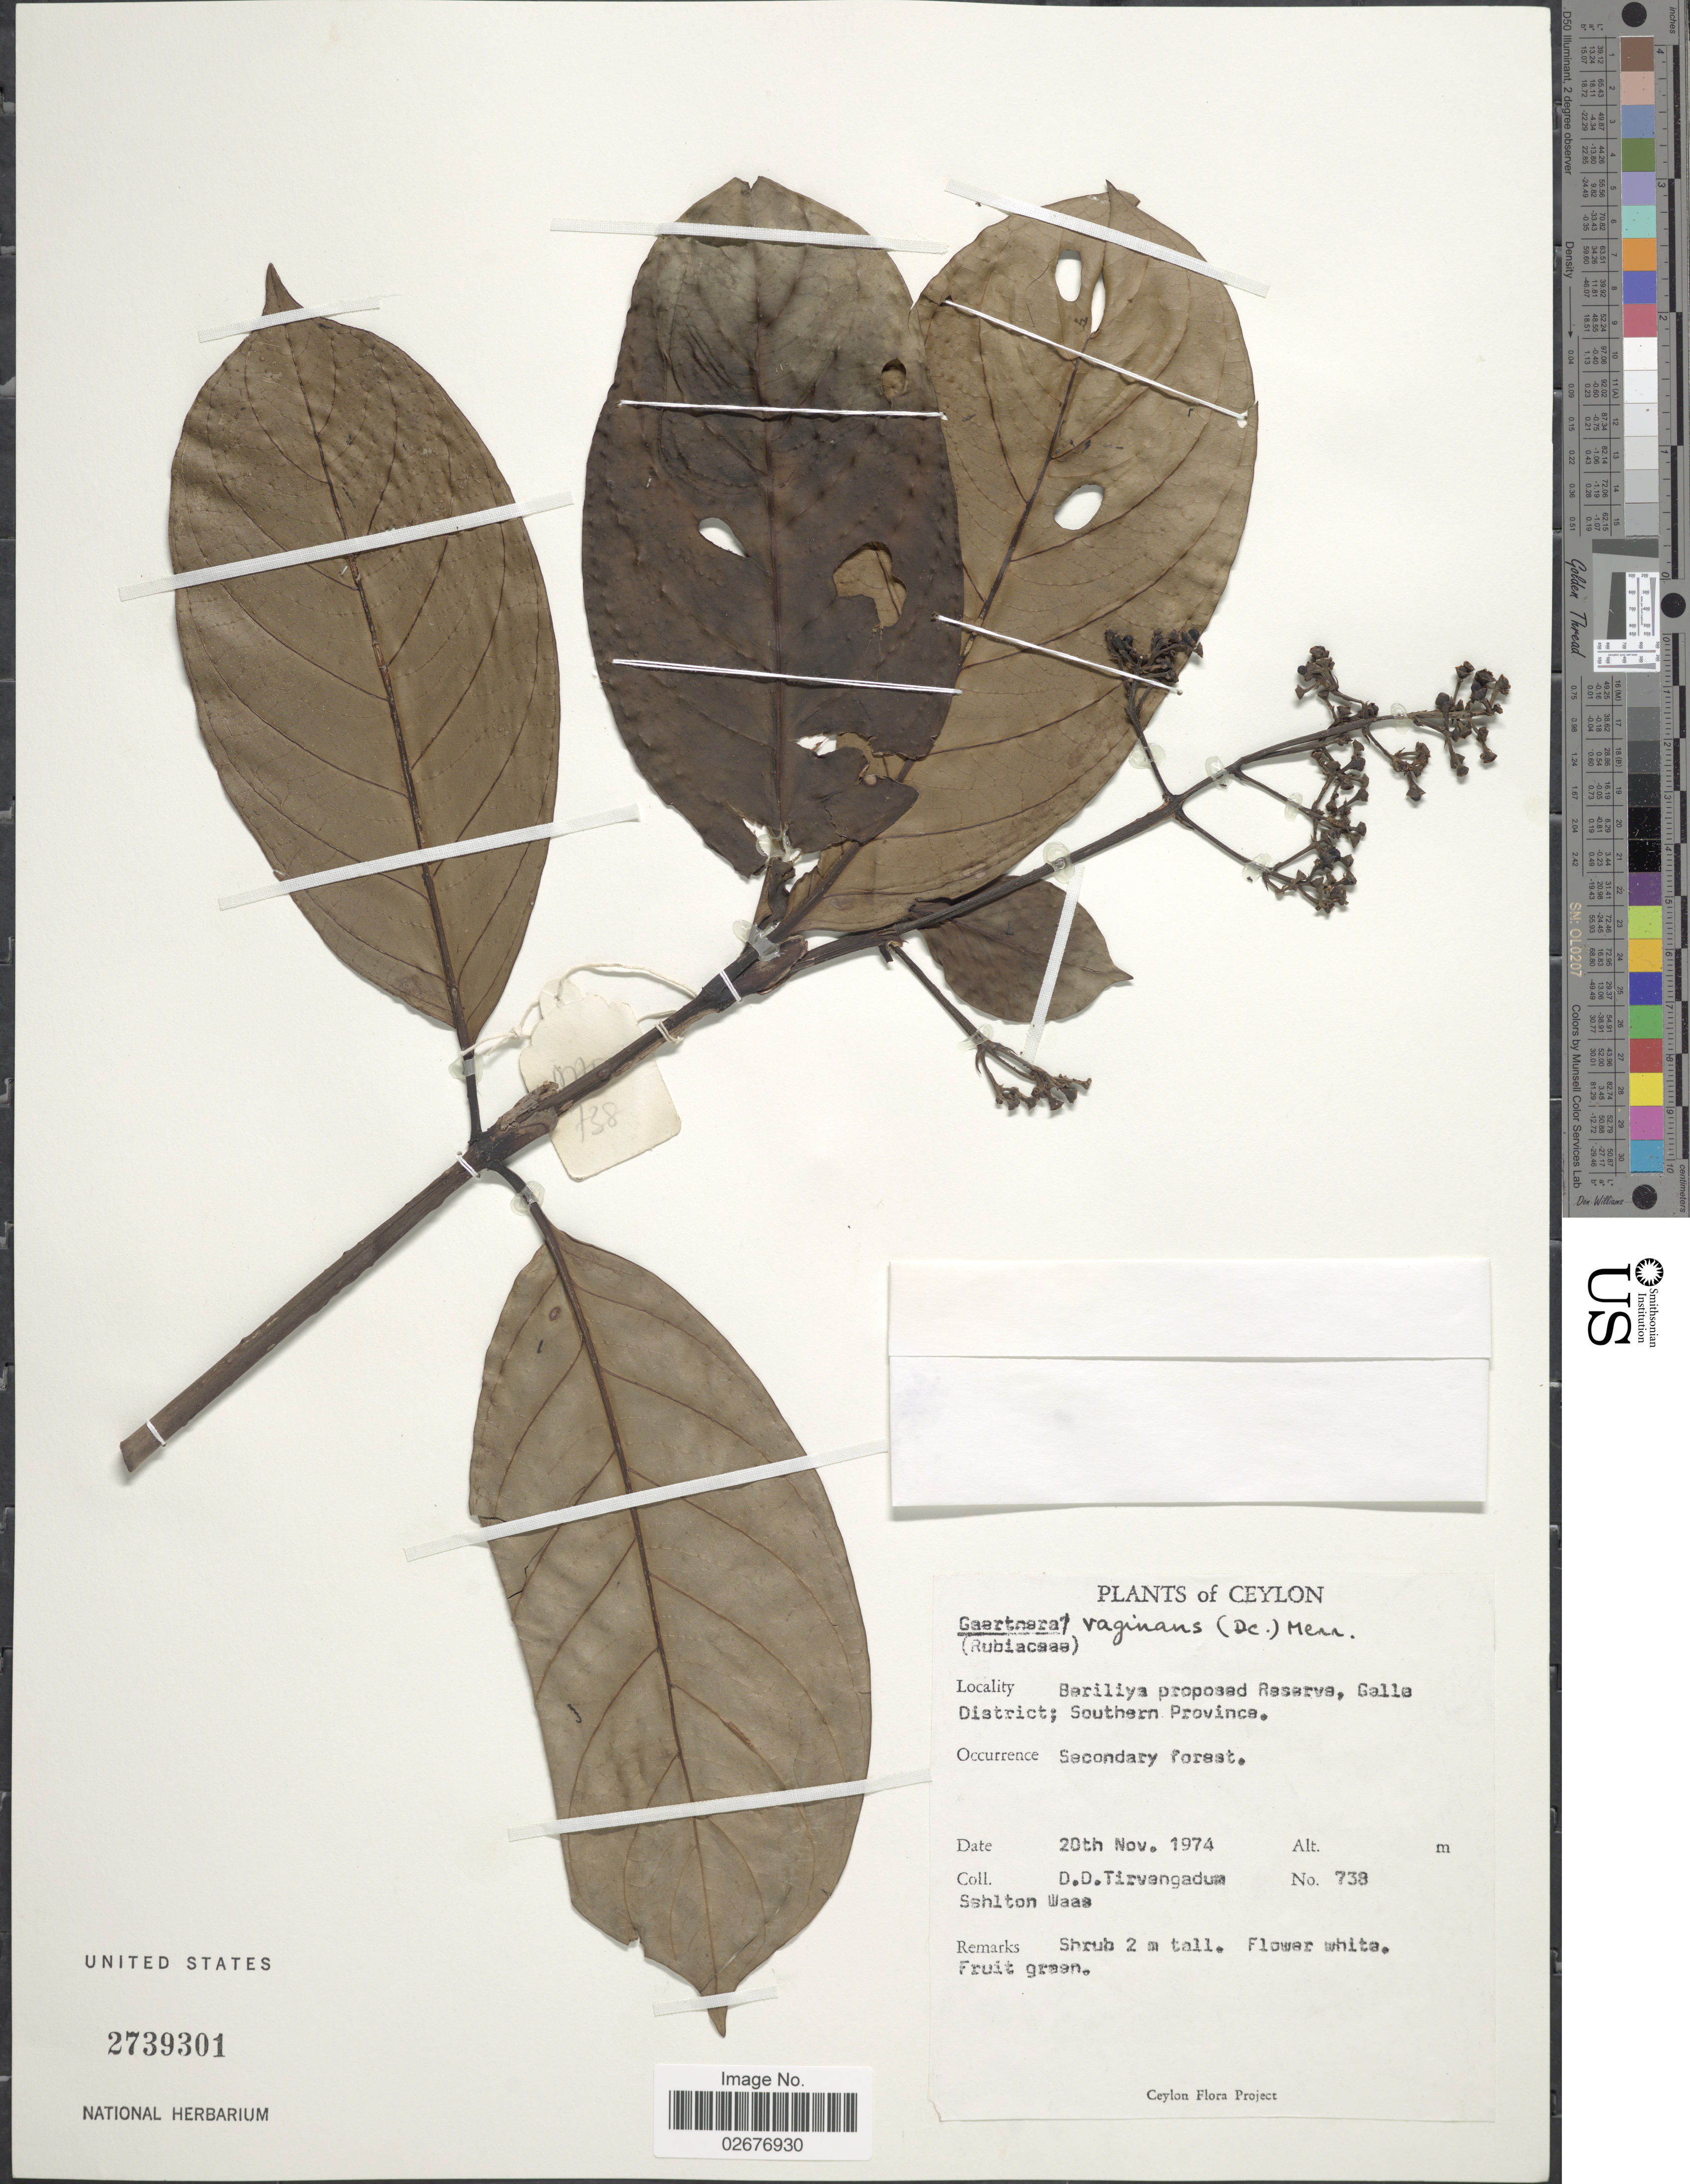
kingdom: Plantae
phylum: Tracheophyta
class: Magnoliopsida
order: Gentianales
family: Rubiaceae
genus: Gaertnera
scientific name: Gaertnera vaginans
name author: (DC.) Merr.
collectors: D. Tirvengadum & S. Waas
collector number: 738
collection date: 1974-11-20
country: Sri Lanka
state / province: Southern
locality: Ceylon, Bariliya proposed Reserve, Galle District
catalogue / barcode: US 2739301